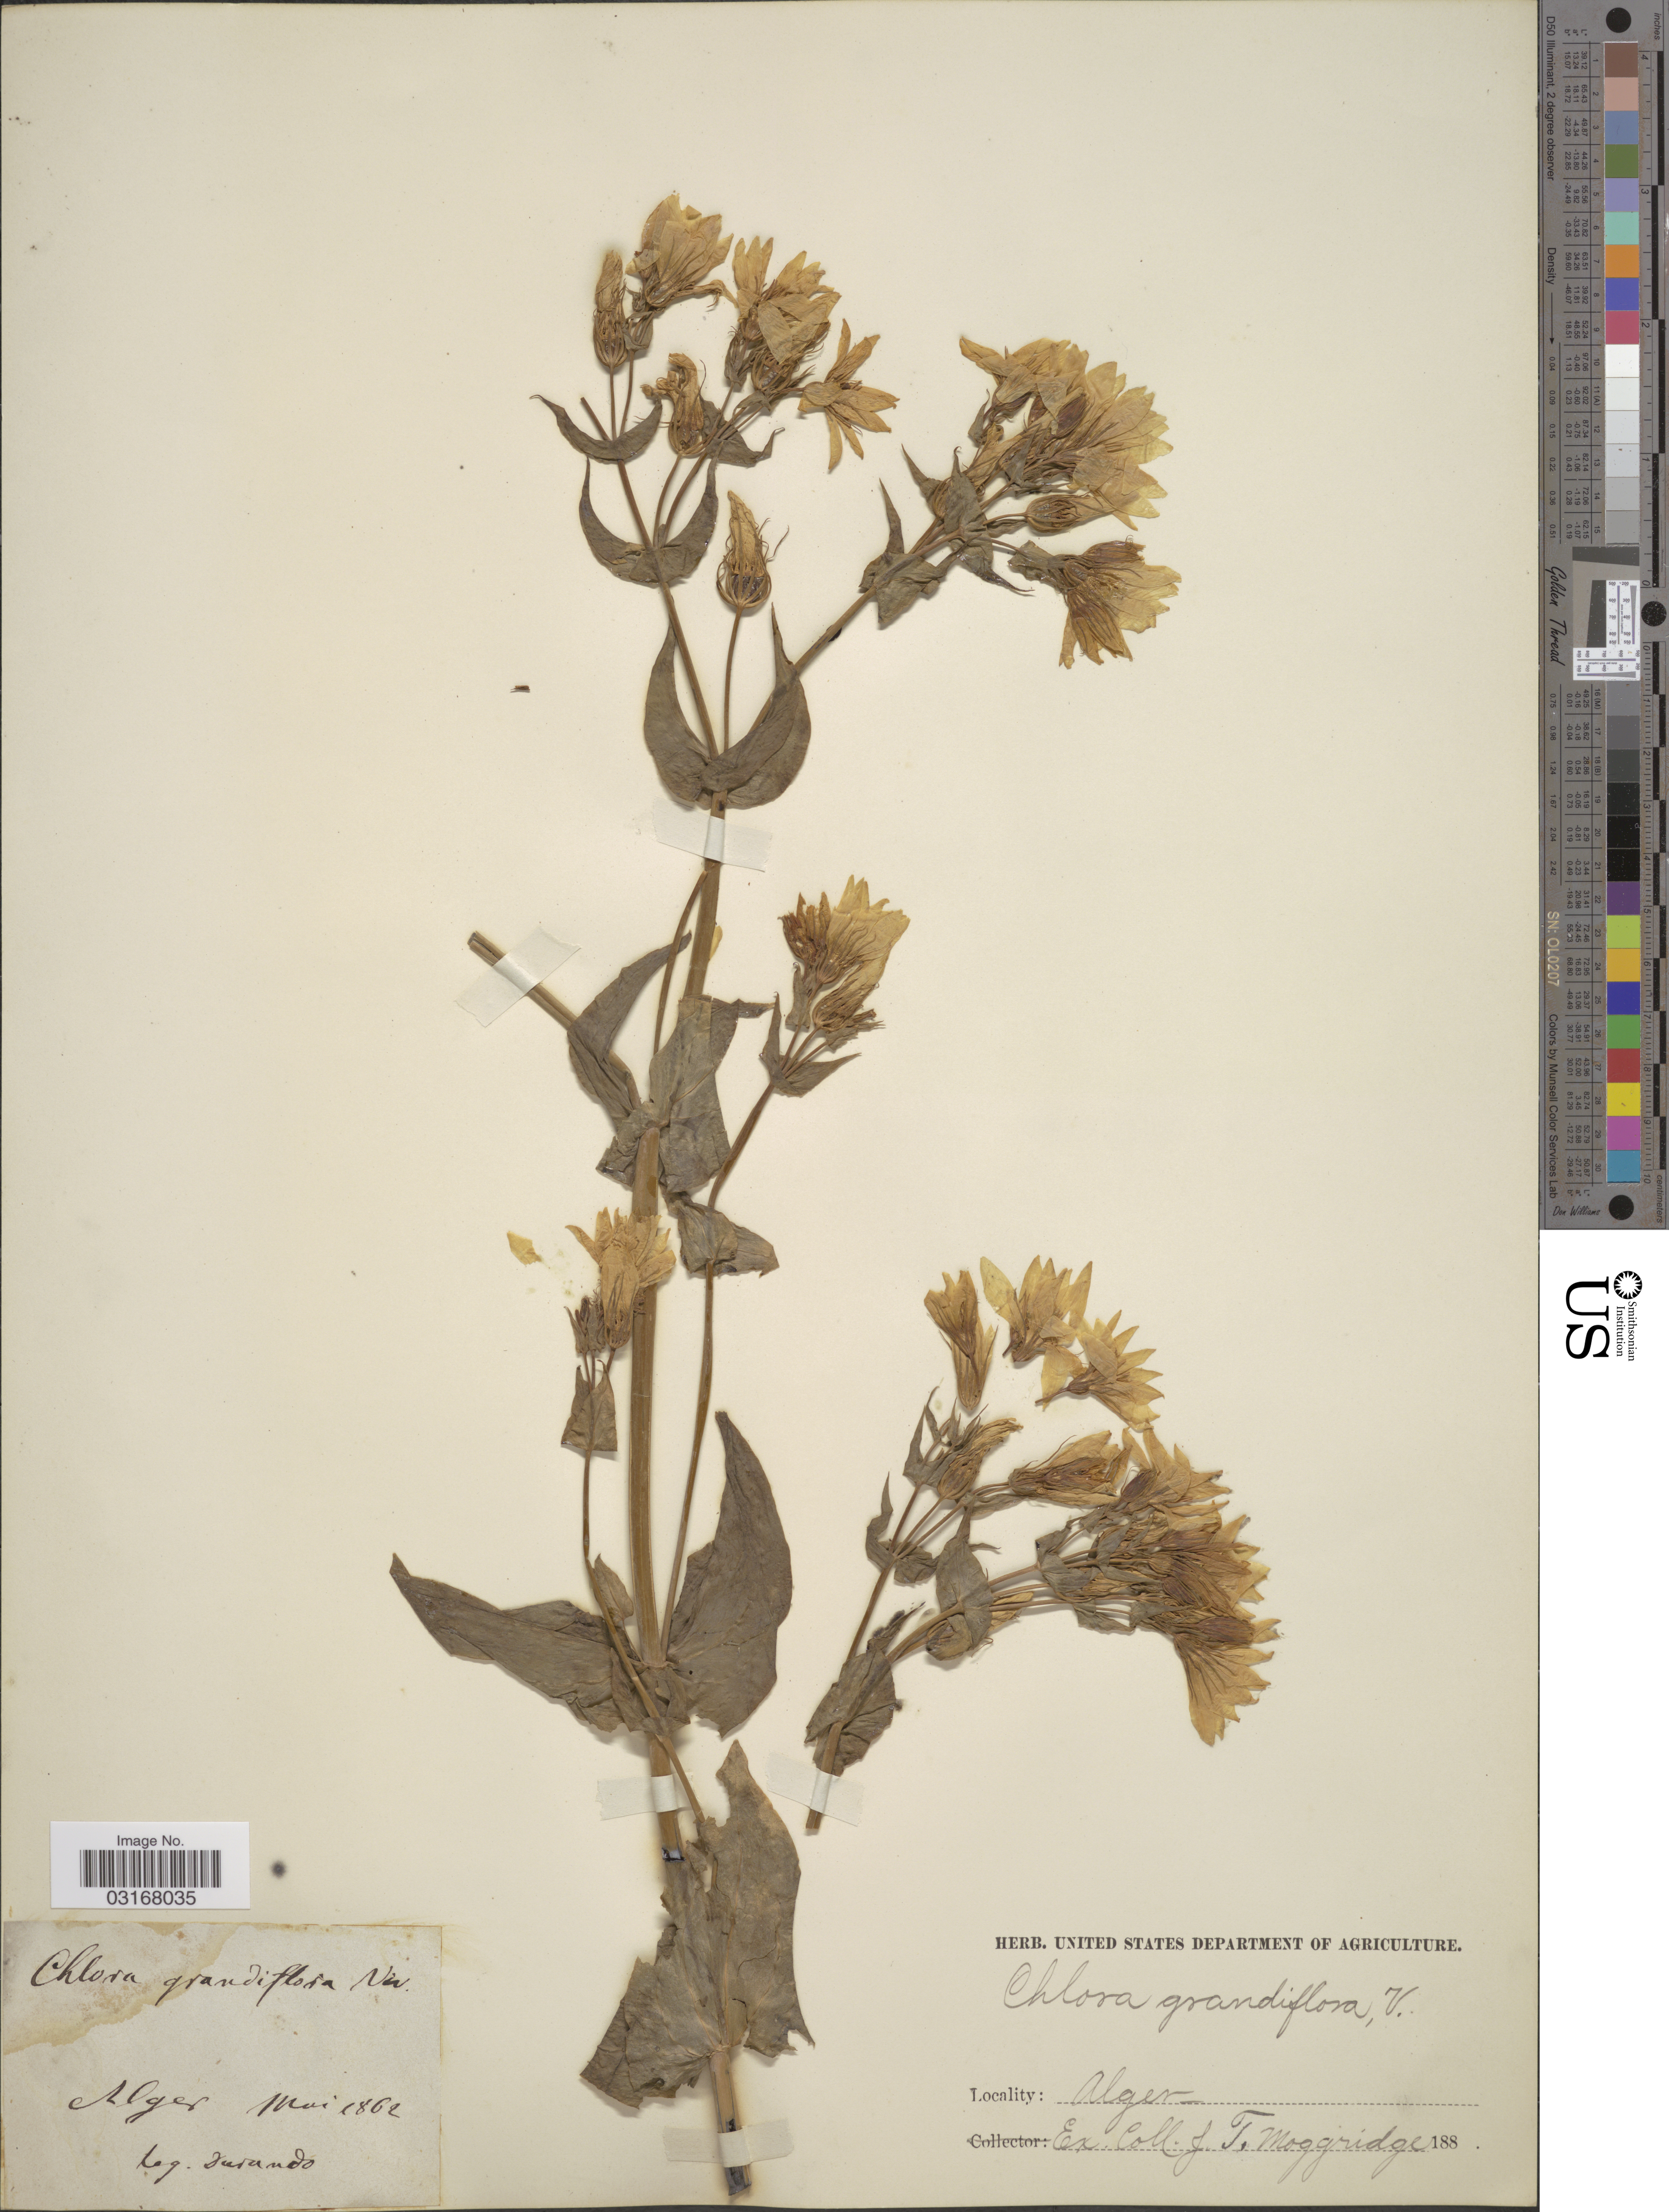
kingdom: Plantae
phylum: Tracheophyta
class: Magnoliopsida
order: Gentianales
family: Gentianaceae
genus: Chlora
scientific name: Chlora grandiflora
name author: Viv.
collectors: Durando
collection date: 1862-05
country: Algeria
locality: Alger.